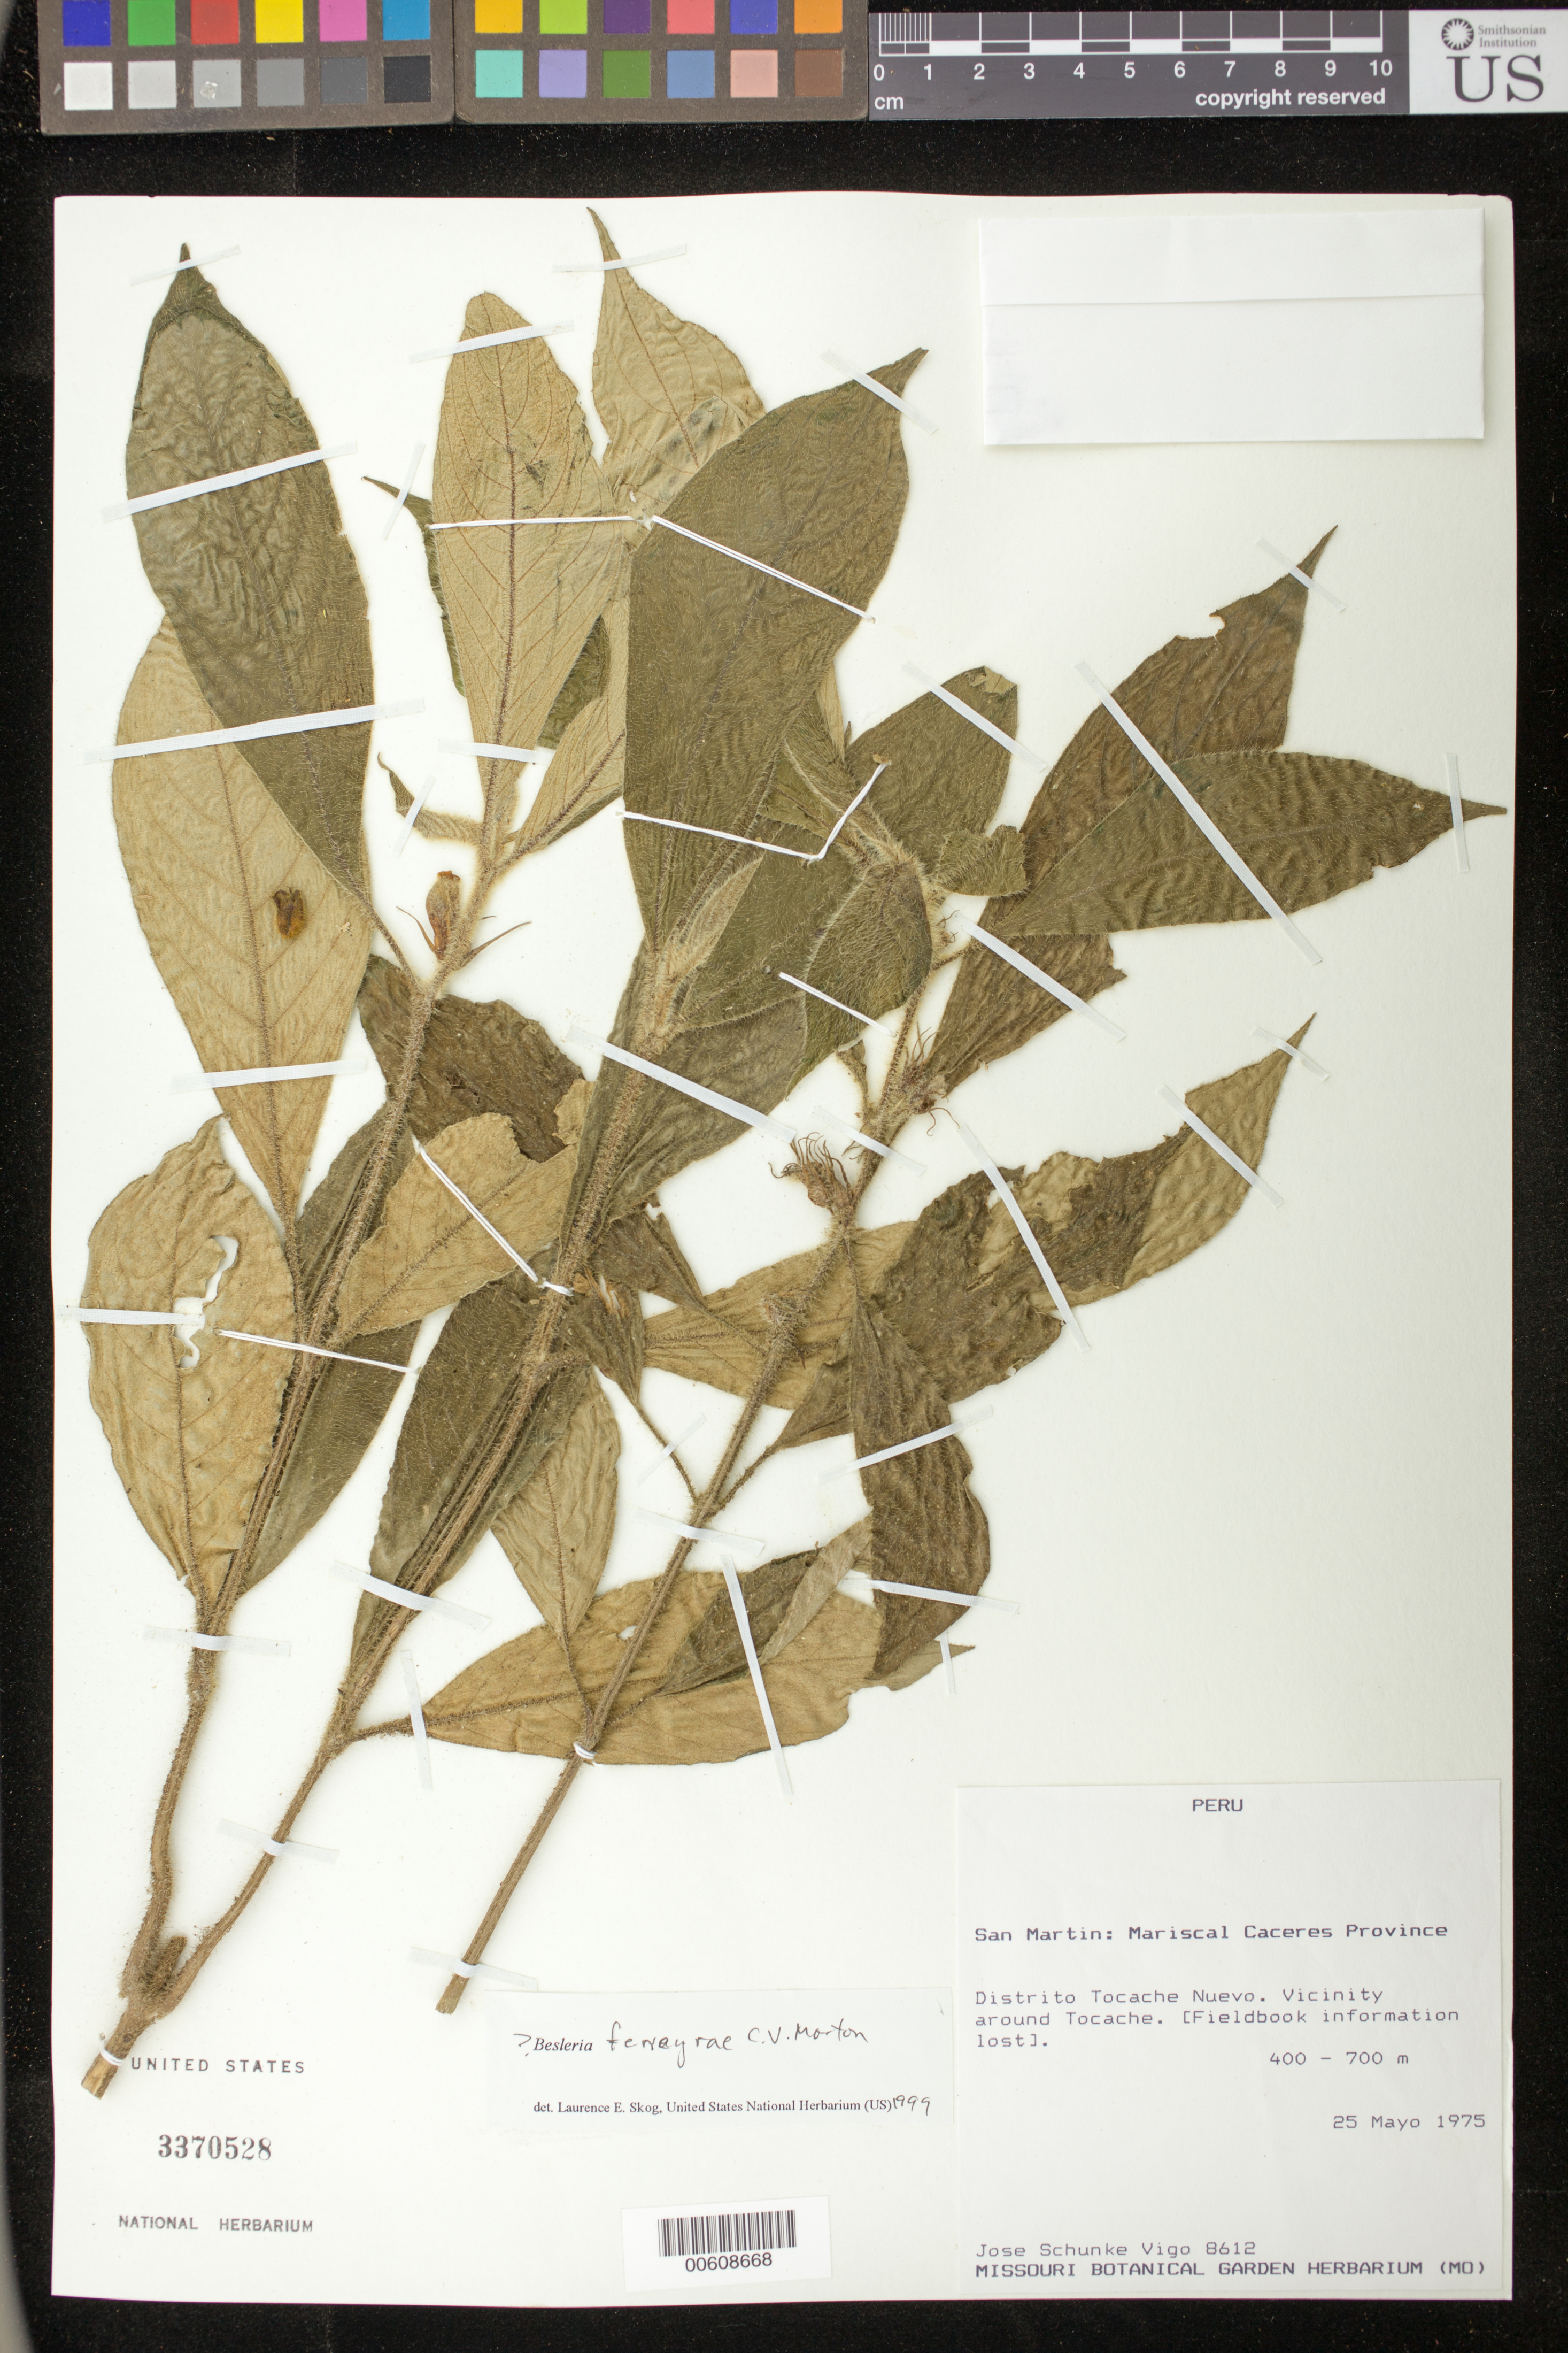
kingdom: Plantae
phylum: Tracheophyta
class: Magnoliopsida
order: Lamiales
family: Gesneriaceae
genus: Besleria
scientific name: Besleria ferreyrae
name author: C.V. Morton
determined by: Skog, Laurence E.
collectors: J. Schunke Vigo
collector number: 8612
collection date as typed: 25 May 1975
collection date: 1975-05-25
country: Peru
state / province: San Martín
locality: Prov. Mariscal Caceres, Dtto. Tocache Nuevo; vicinity around Tocache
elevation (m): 400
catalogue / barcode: US 3370528